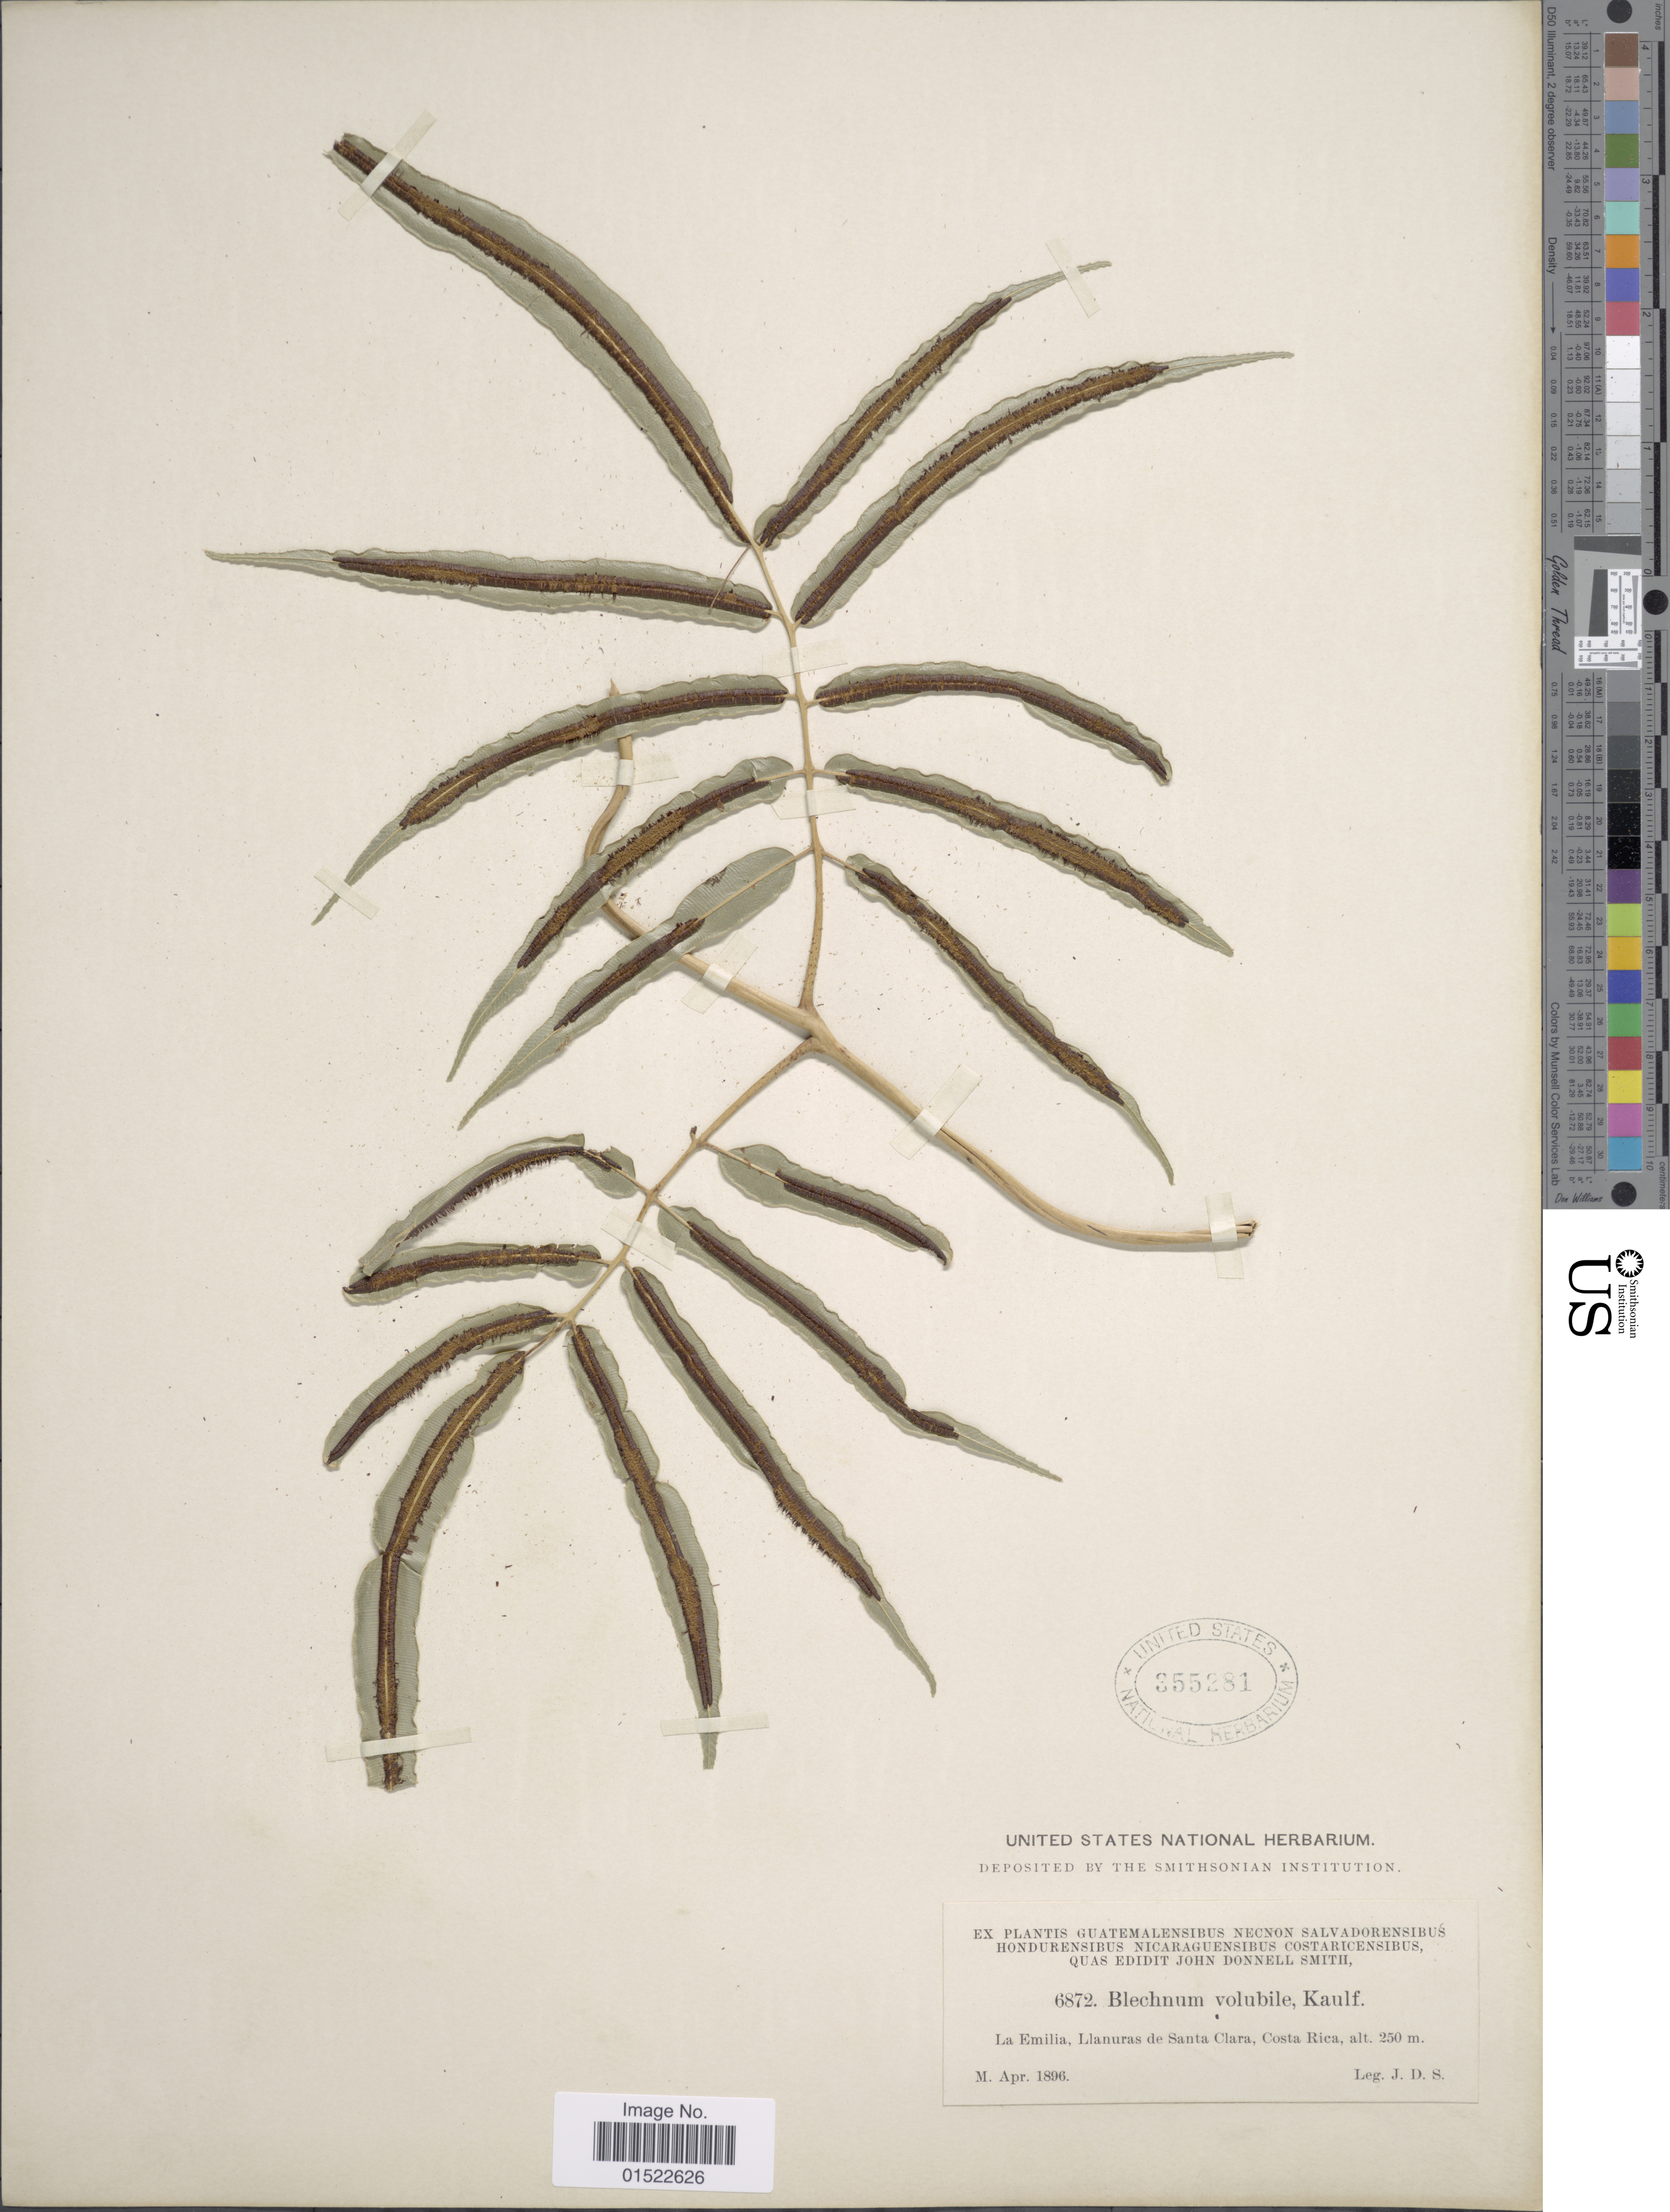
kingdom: Plantae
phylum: Tracheophyta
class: Polypodiopsida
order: Polypodiales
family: Blechnaceae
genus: Salpichlaena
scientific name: Salpichlaena volubilis subsp. volubilis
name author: (Kaulf.) J. Sm.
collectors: J. Donnell Smith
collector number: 6872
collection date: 1896-04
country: Costa Rica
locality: La Emilia, Llanuras de Santa Clara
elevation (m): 250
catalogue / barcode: US 355281